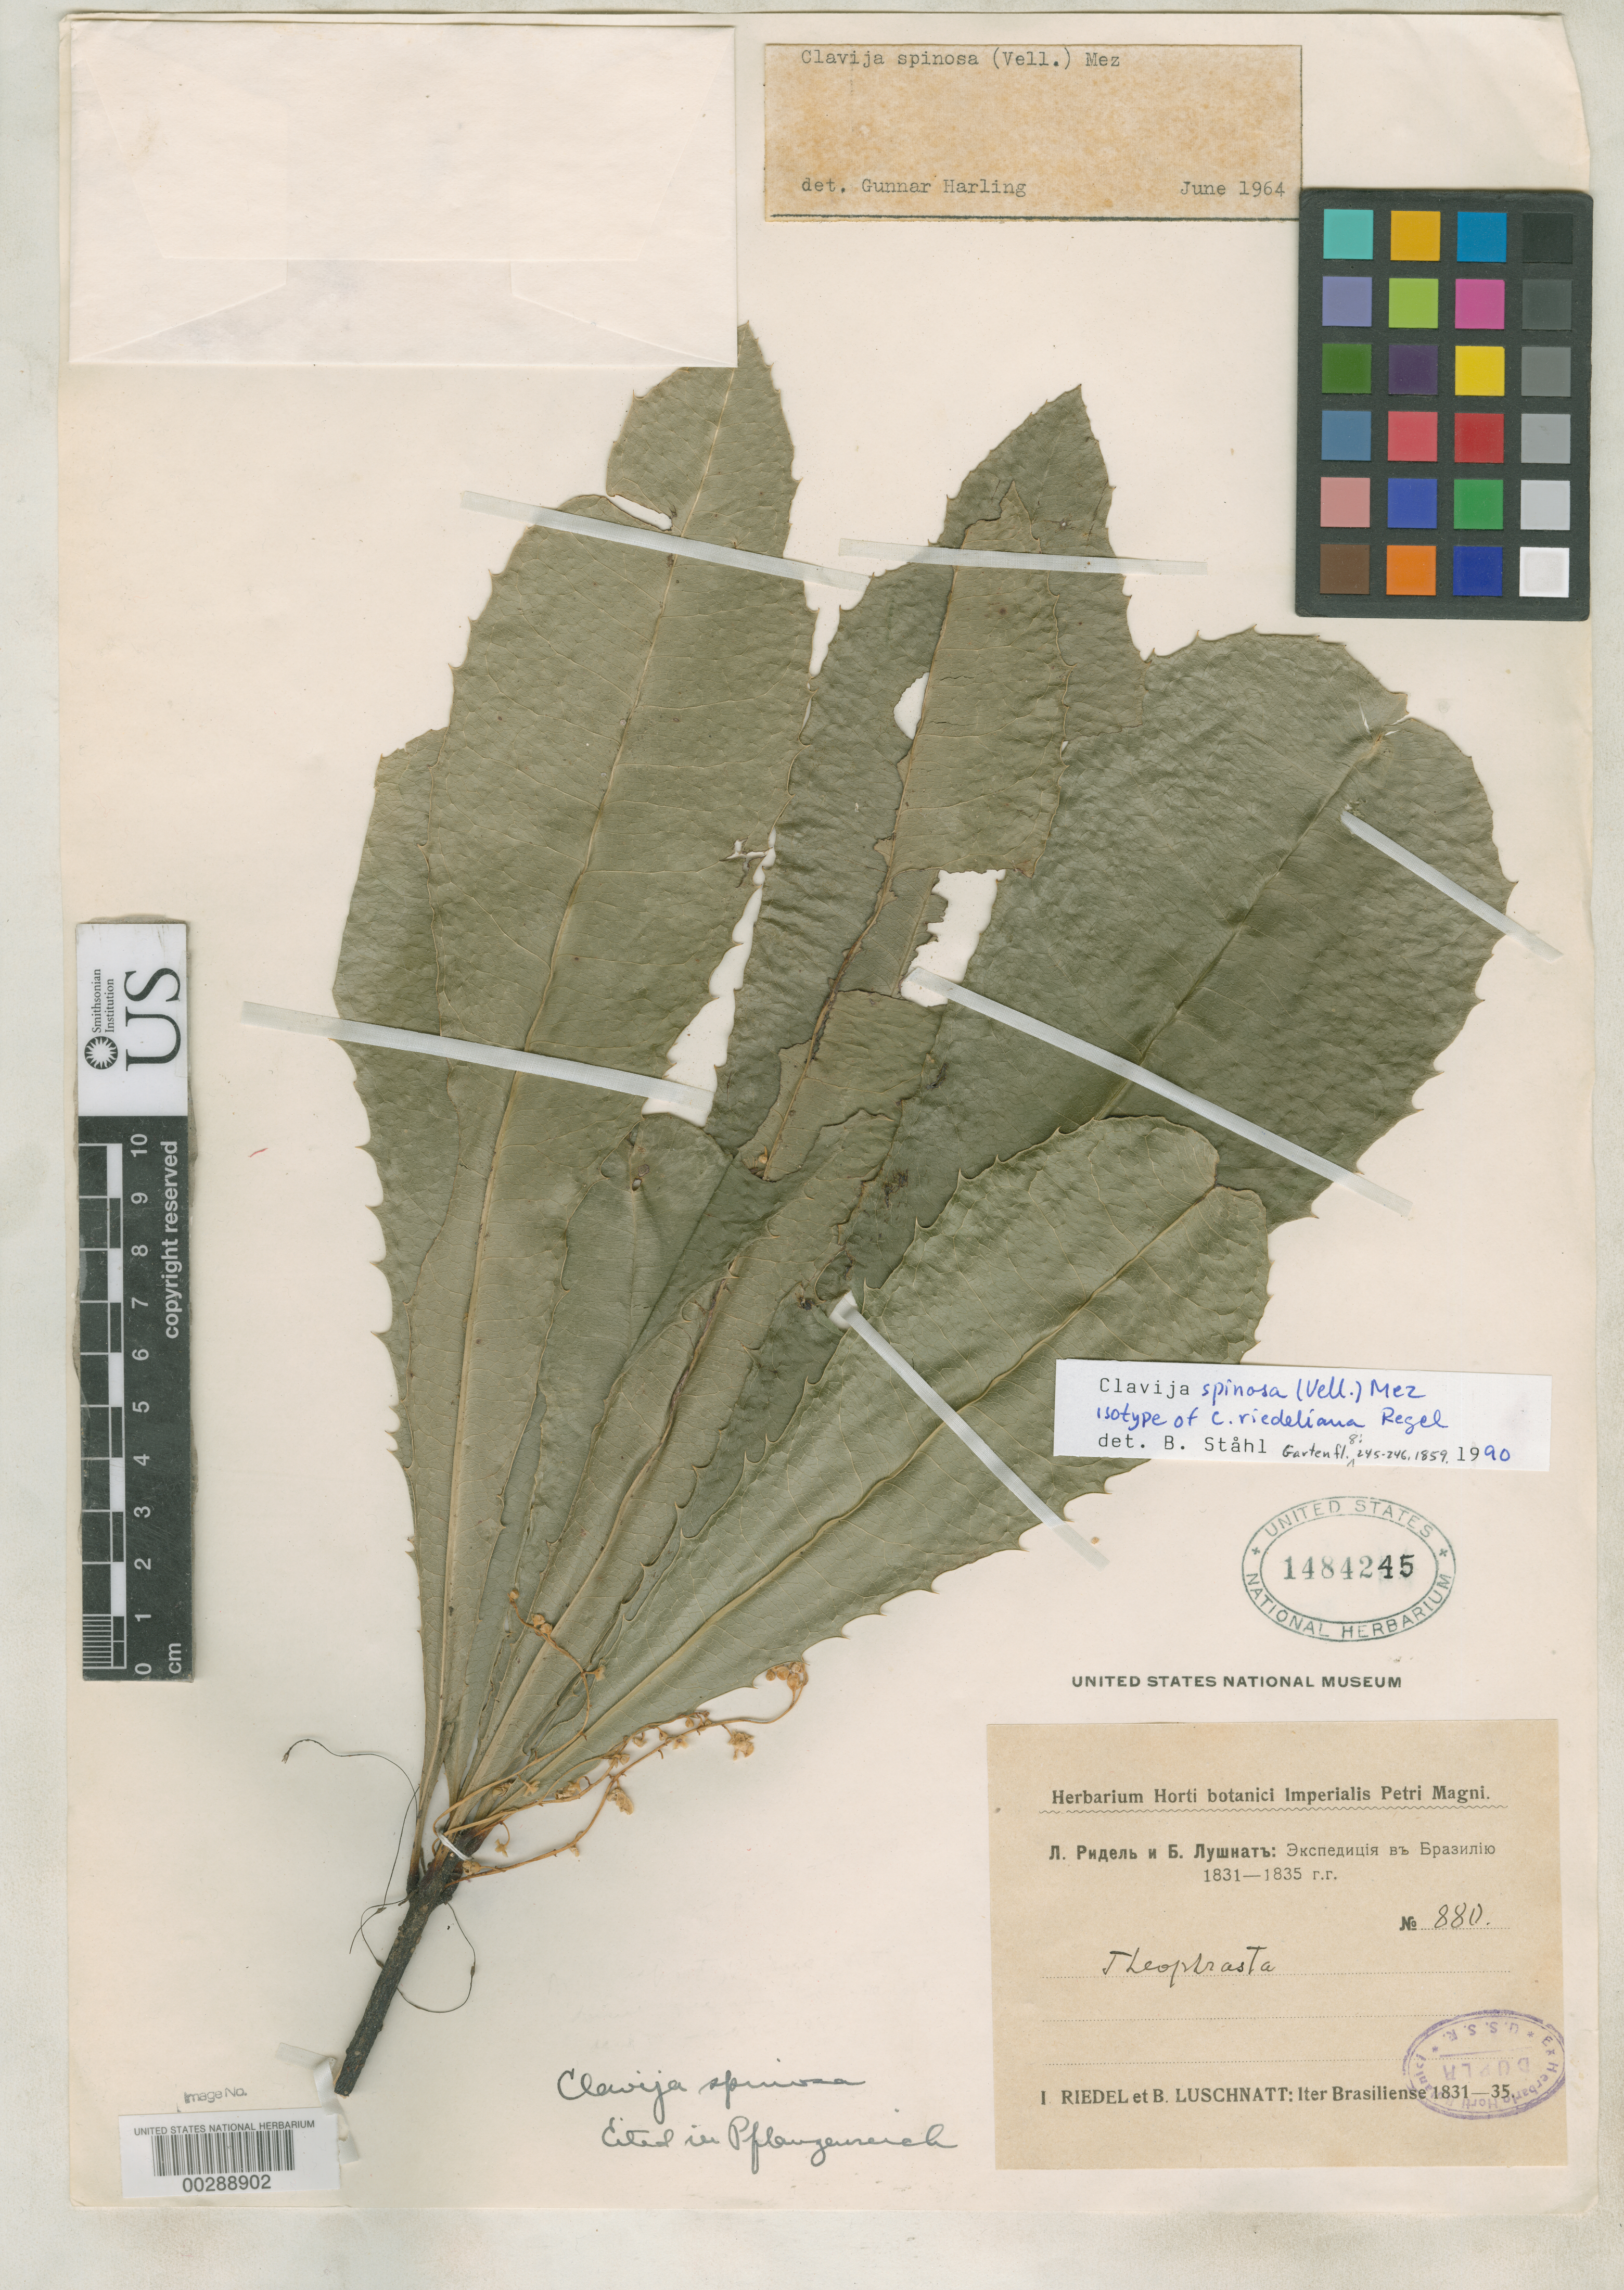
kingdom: Plantae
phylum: Tracheophyta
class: Magnoliopsida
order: Ericales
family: Primulaceae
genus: Clavija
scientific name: Clavija riedeliana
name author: Regel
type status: Isotype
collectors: L. Riedel & B. Luschnatt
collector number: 880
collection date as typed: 1831 to -- --- 1835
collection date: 1831/1835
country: Brazil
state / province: Minas Gerais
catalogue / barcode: US 1484245